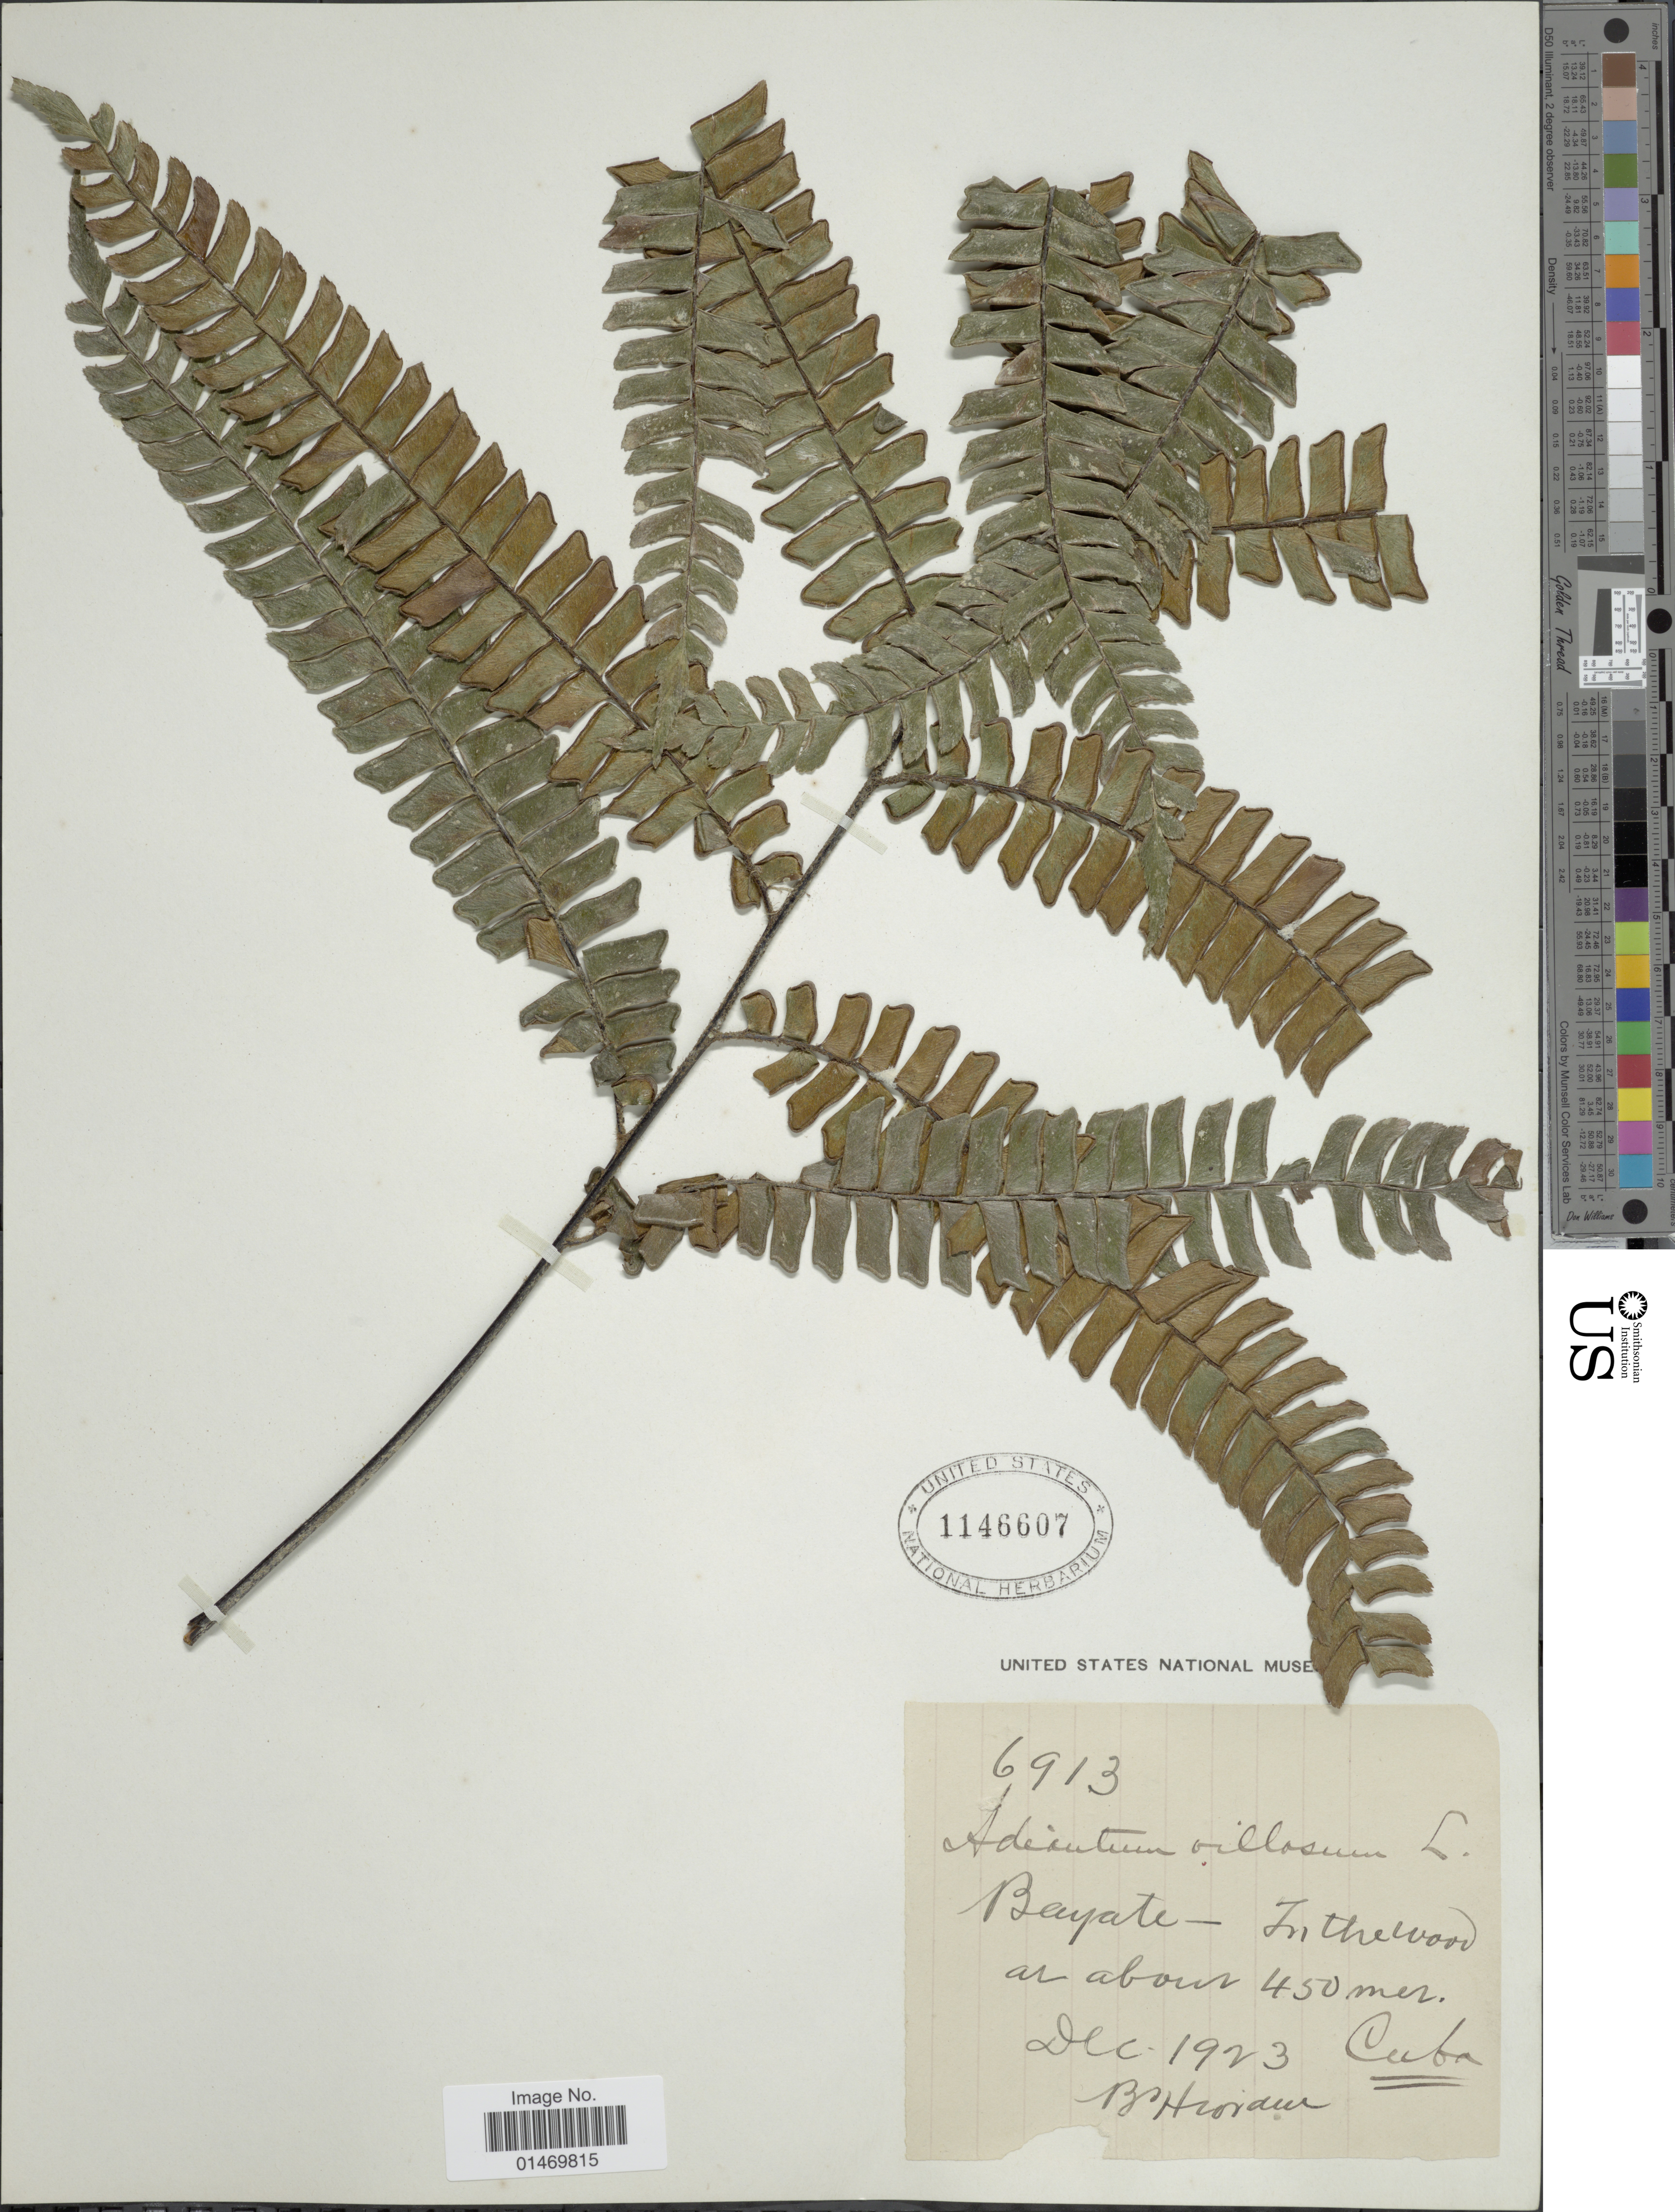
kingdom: Plantae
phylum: Tracheophyta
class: Polypodiopsida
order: Polypodiales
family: Pteridaceae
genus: Adiantum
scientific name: Adiantum villosum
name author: L.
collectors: Bro. Hioram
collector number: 6913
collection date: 1923-12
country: Cuba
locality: Cuba, Bayate.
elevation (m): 450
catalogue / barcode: US 1146607